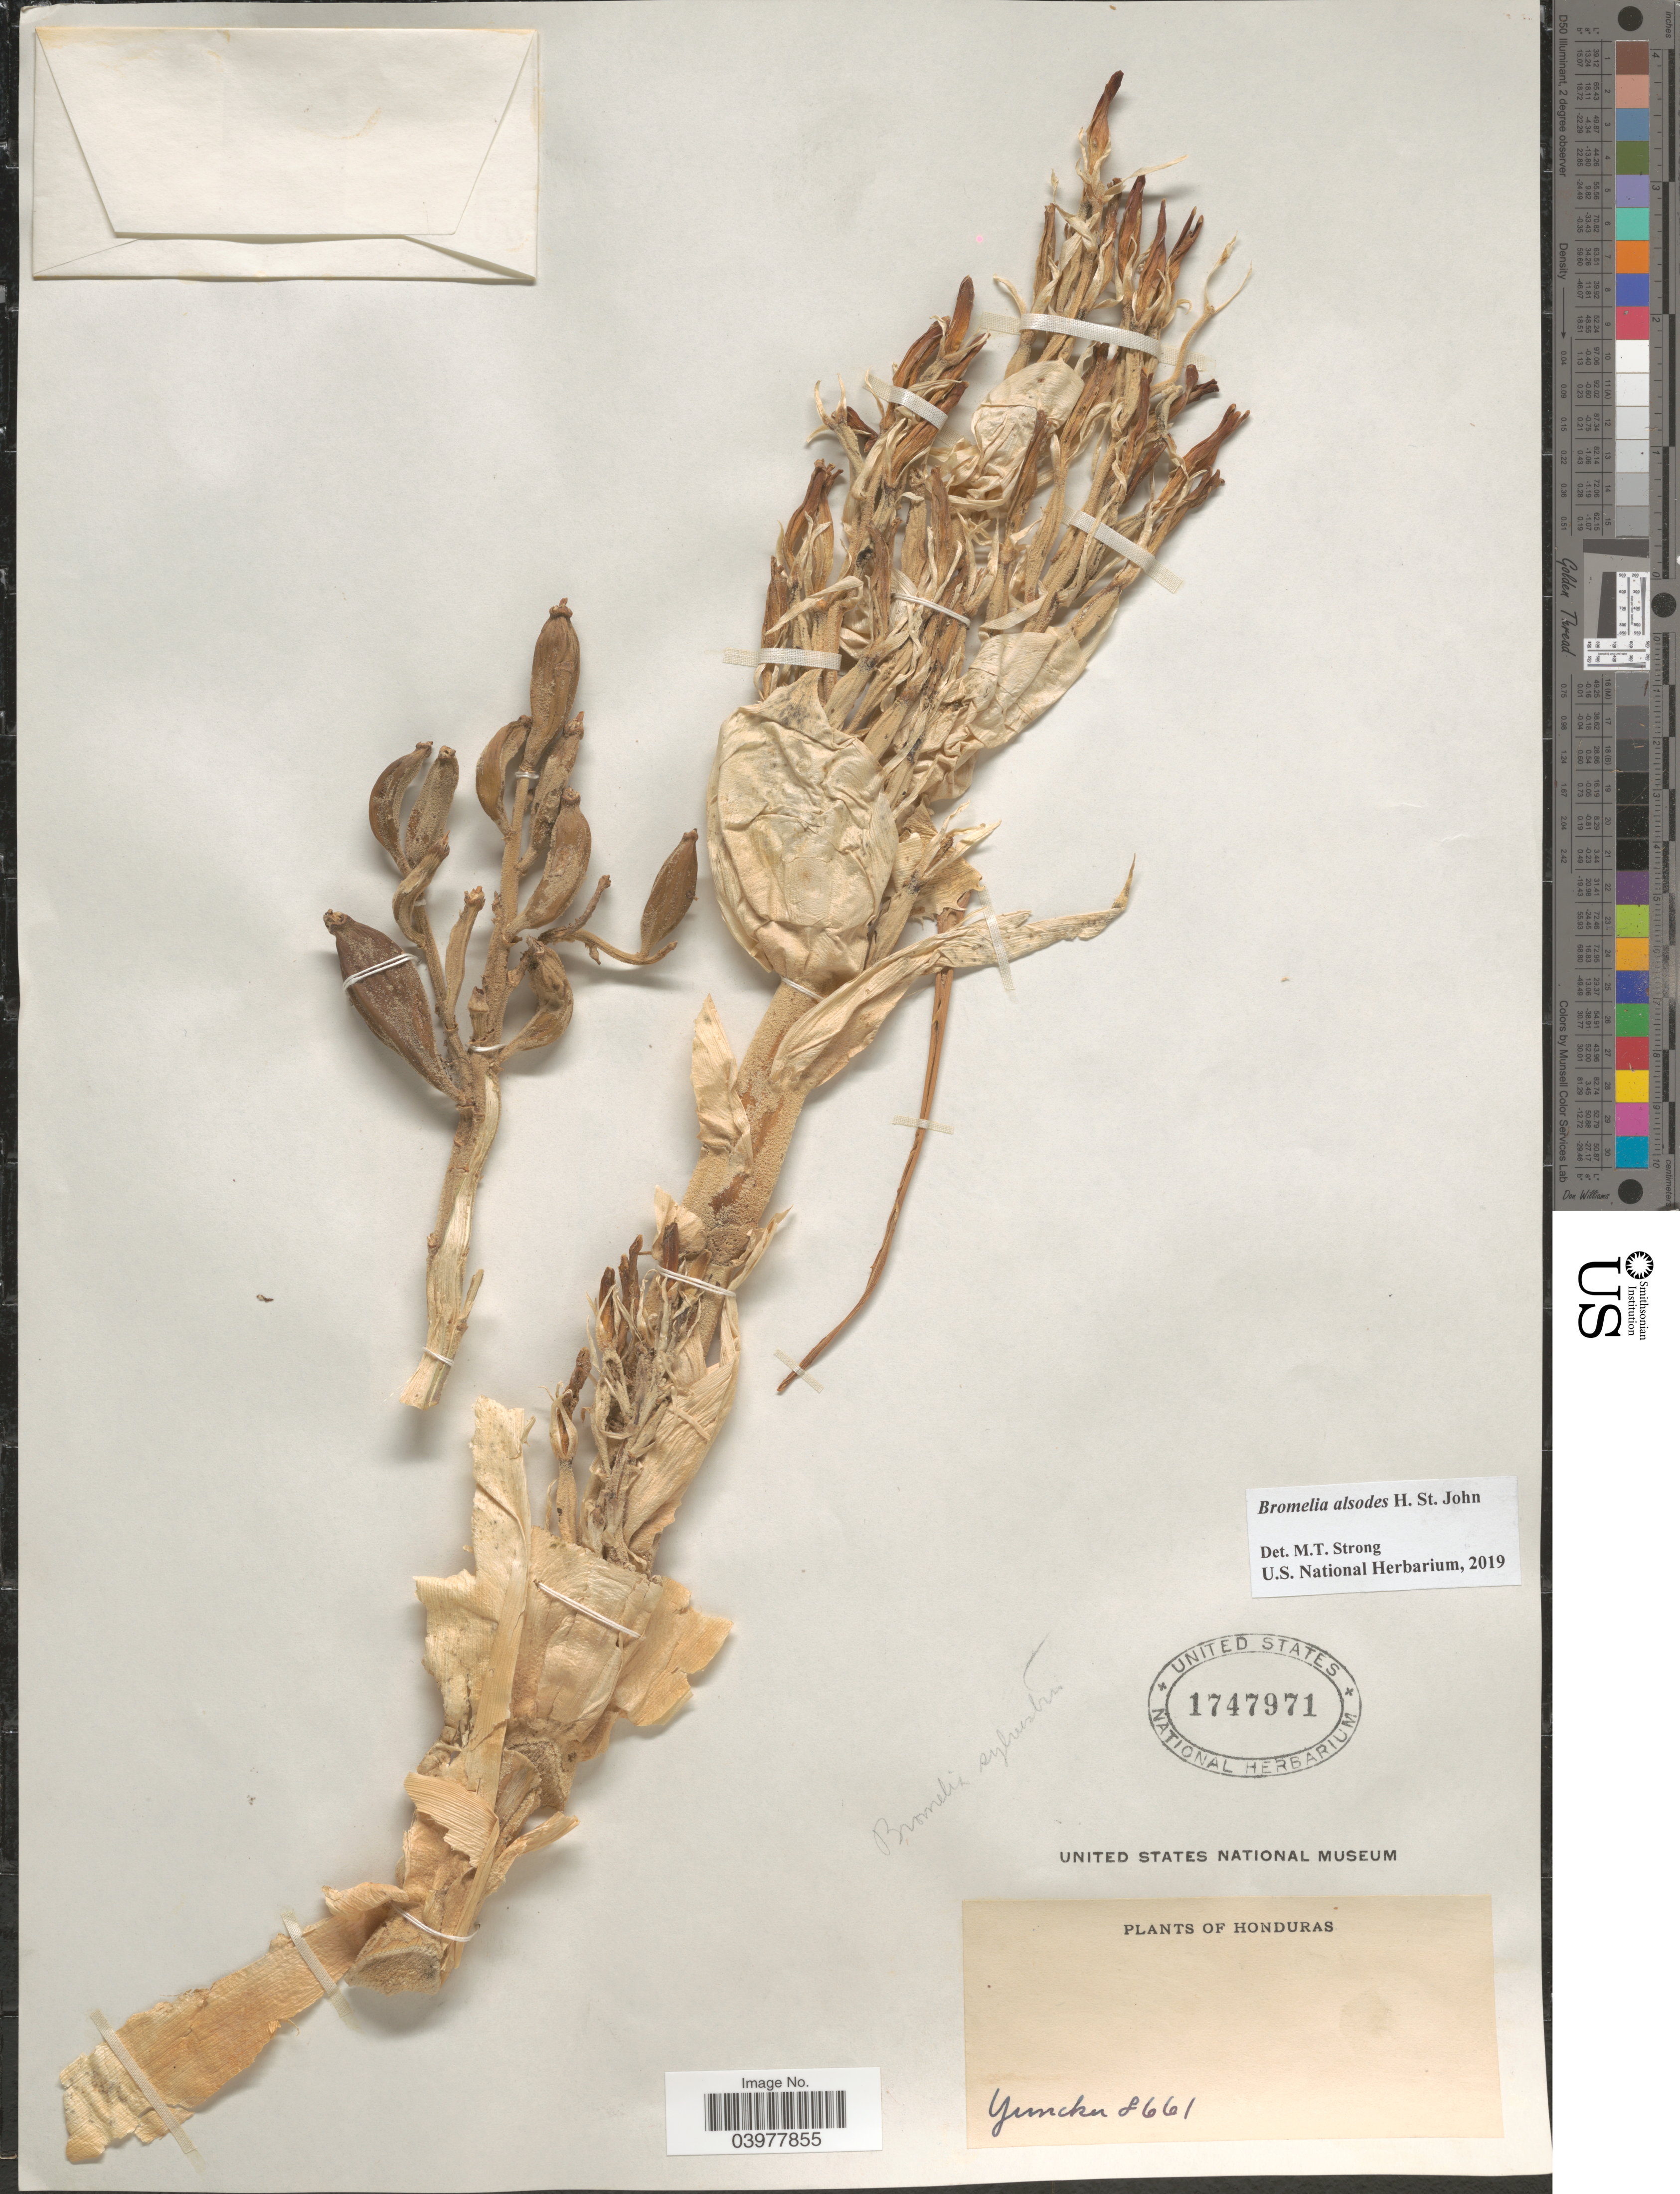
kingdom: Plantae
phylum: Tracheophyta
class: Liliopsida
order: Poales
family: Bromeliaceae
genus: Bromelia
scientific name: Bromelia alsodes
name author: H. St. John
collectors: Yuncker, --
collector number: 8661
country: Honduras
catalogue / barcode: US 1747971